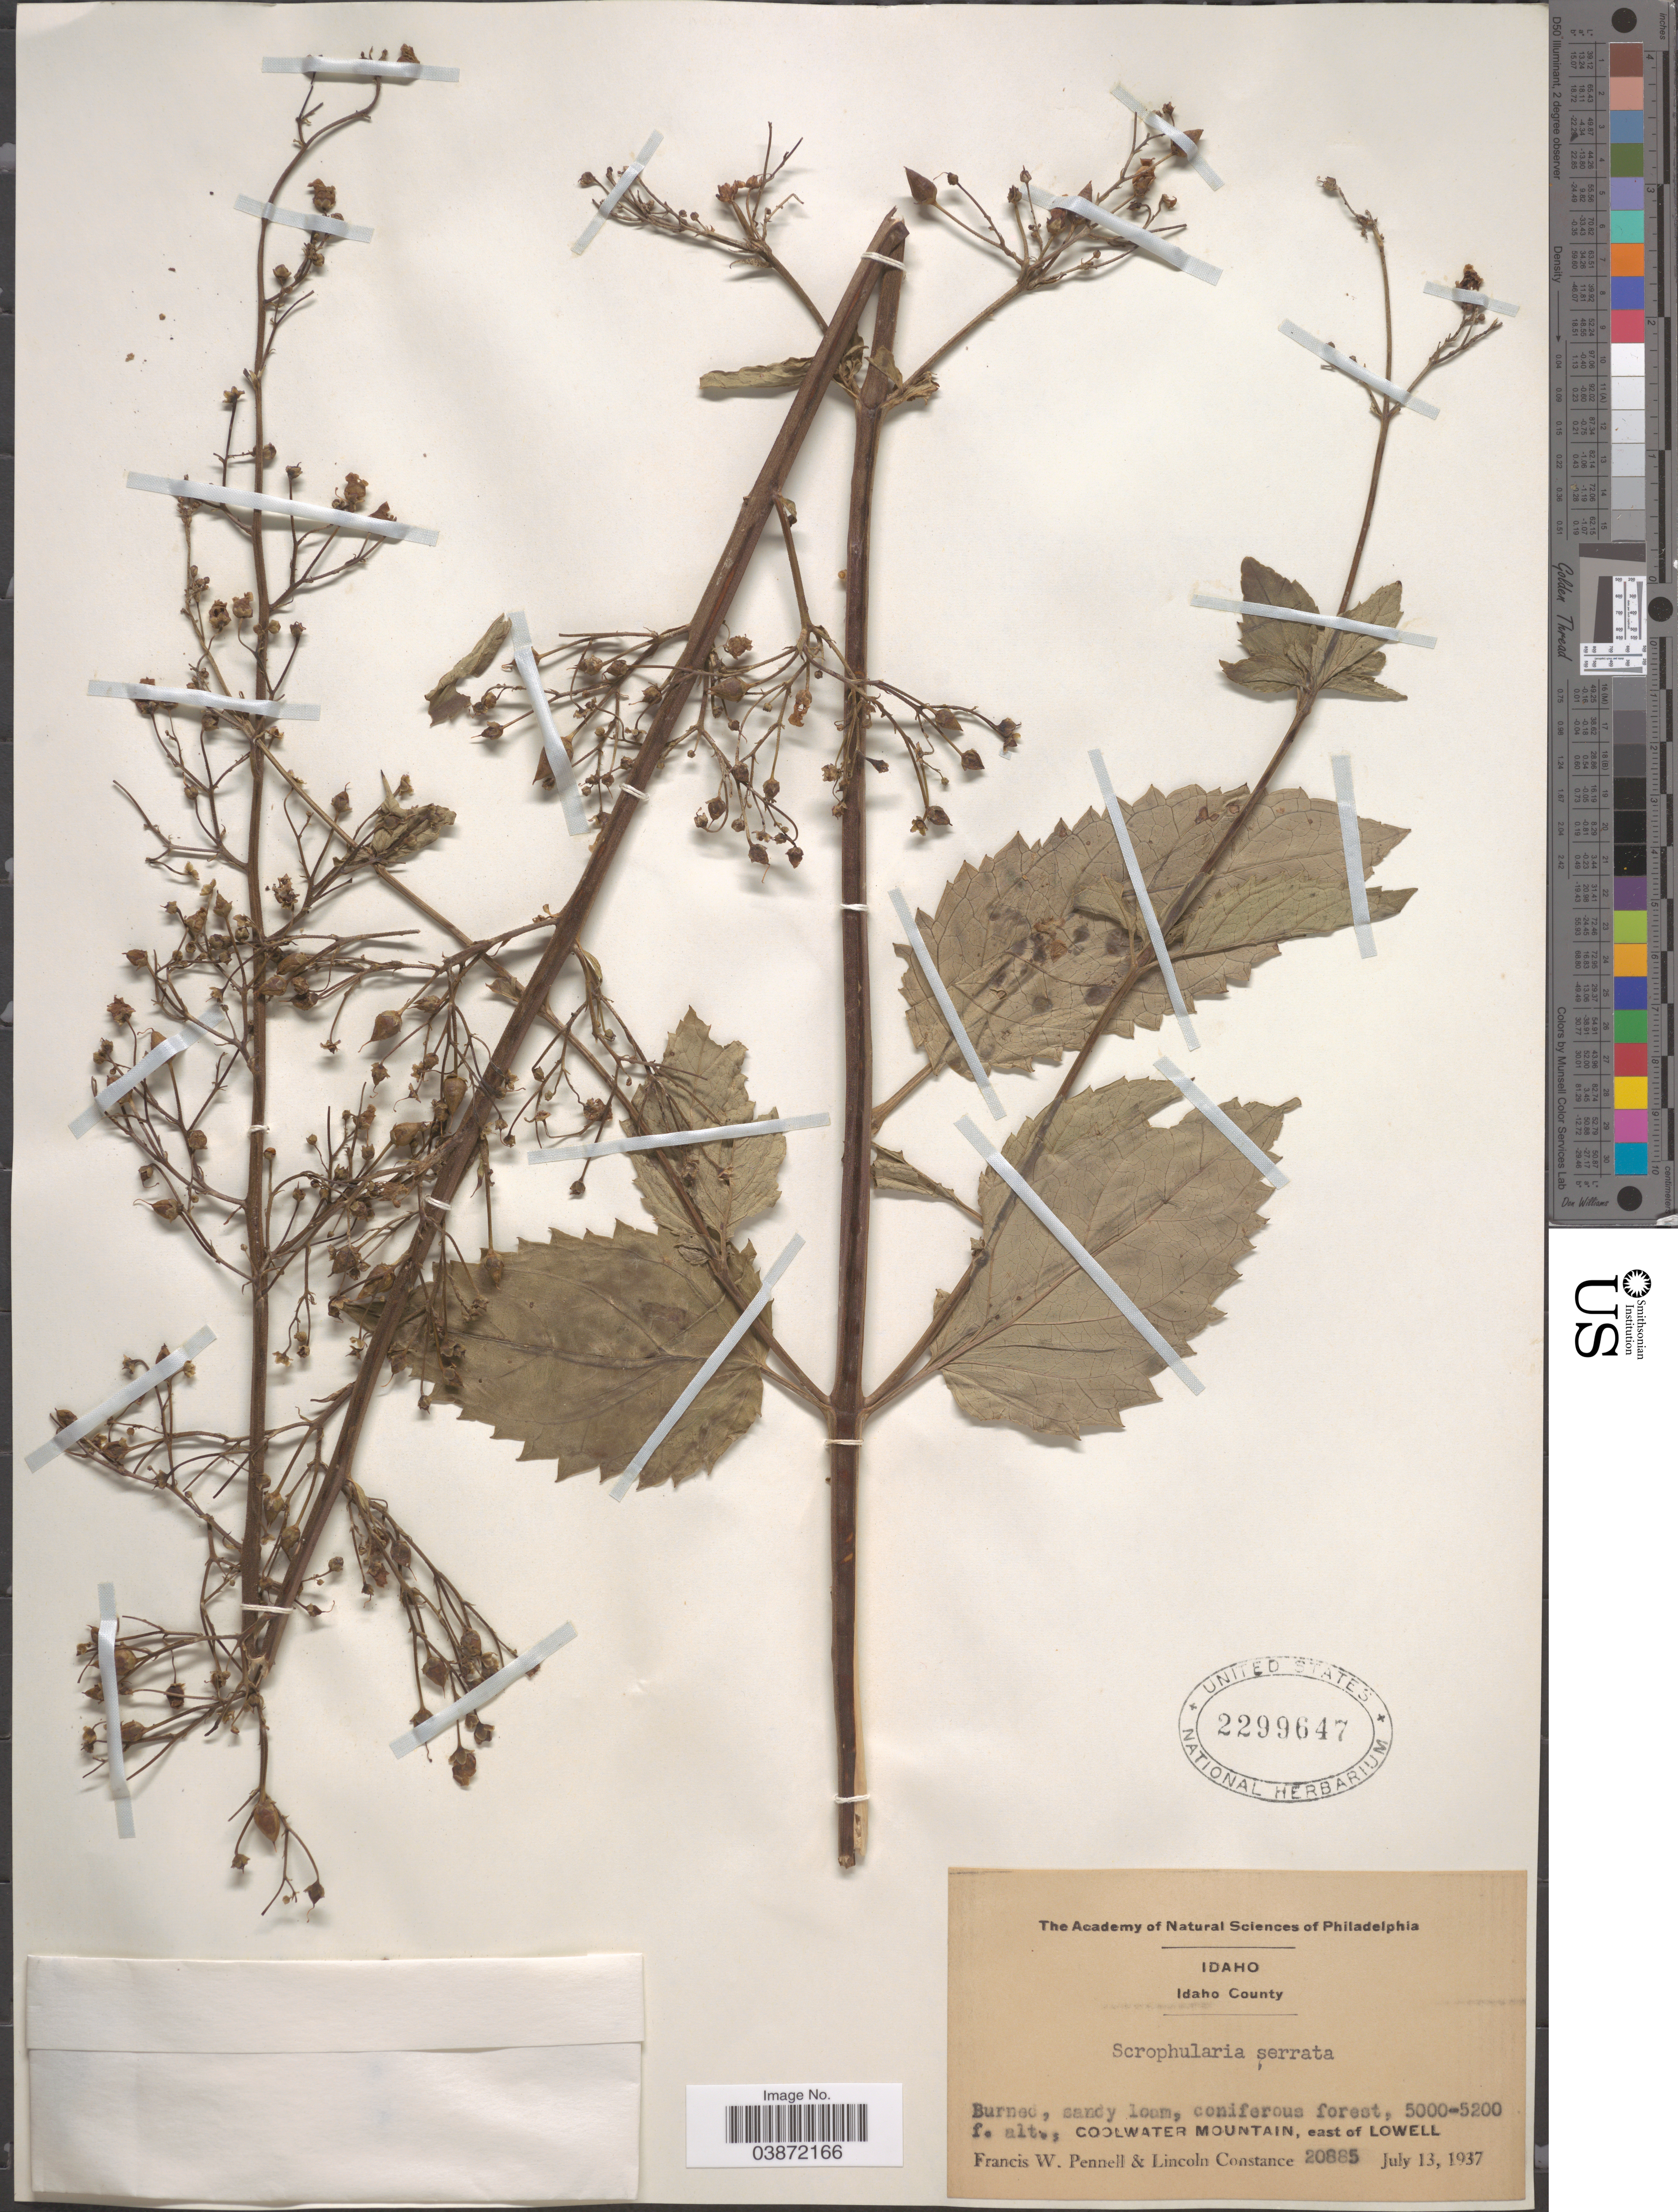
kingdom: Plantae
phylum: Tracheophyta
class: Magnoliopsida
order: Lamiales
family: Scrophulariaceae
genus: Scrophularia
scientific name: Scrophularia serrata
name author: Rydb.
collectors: F. W. Pennell & L. Constance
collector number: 20885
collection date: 1937-07-13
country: United States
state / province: Idaho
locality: Idaho County. Coolwater Mountain, east of Lowell.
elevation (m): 1524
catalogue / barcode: US 2299647